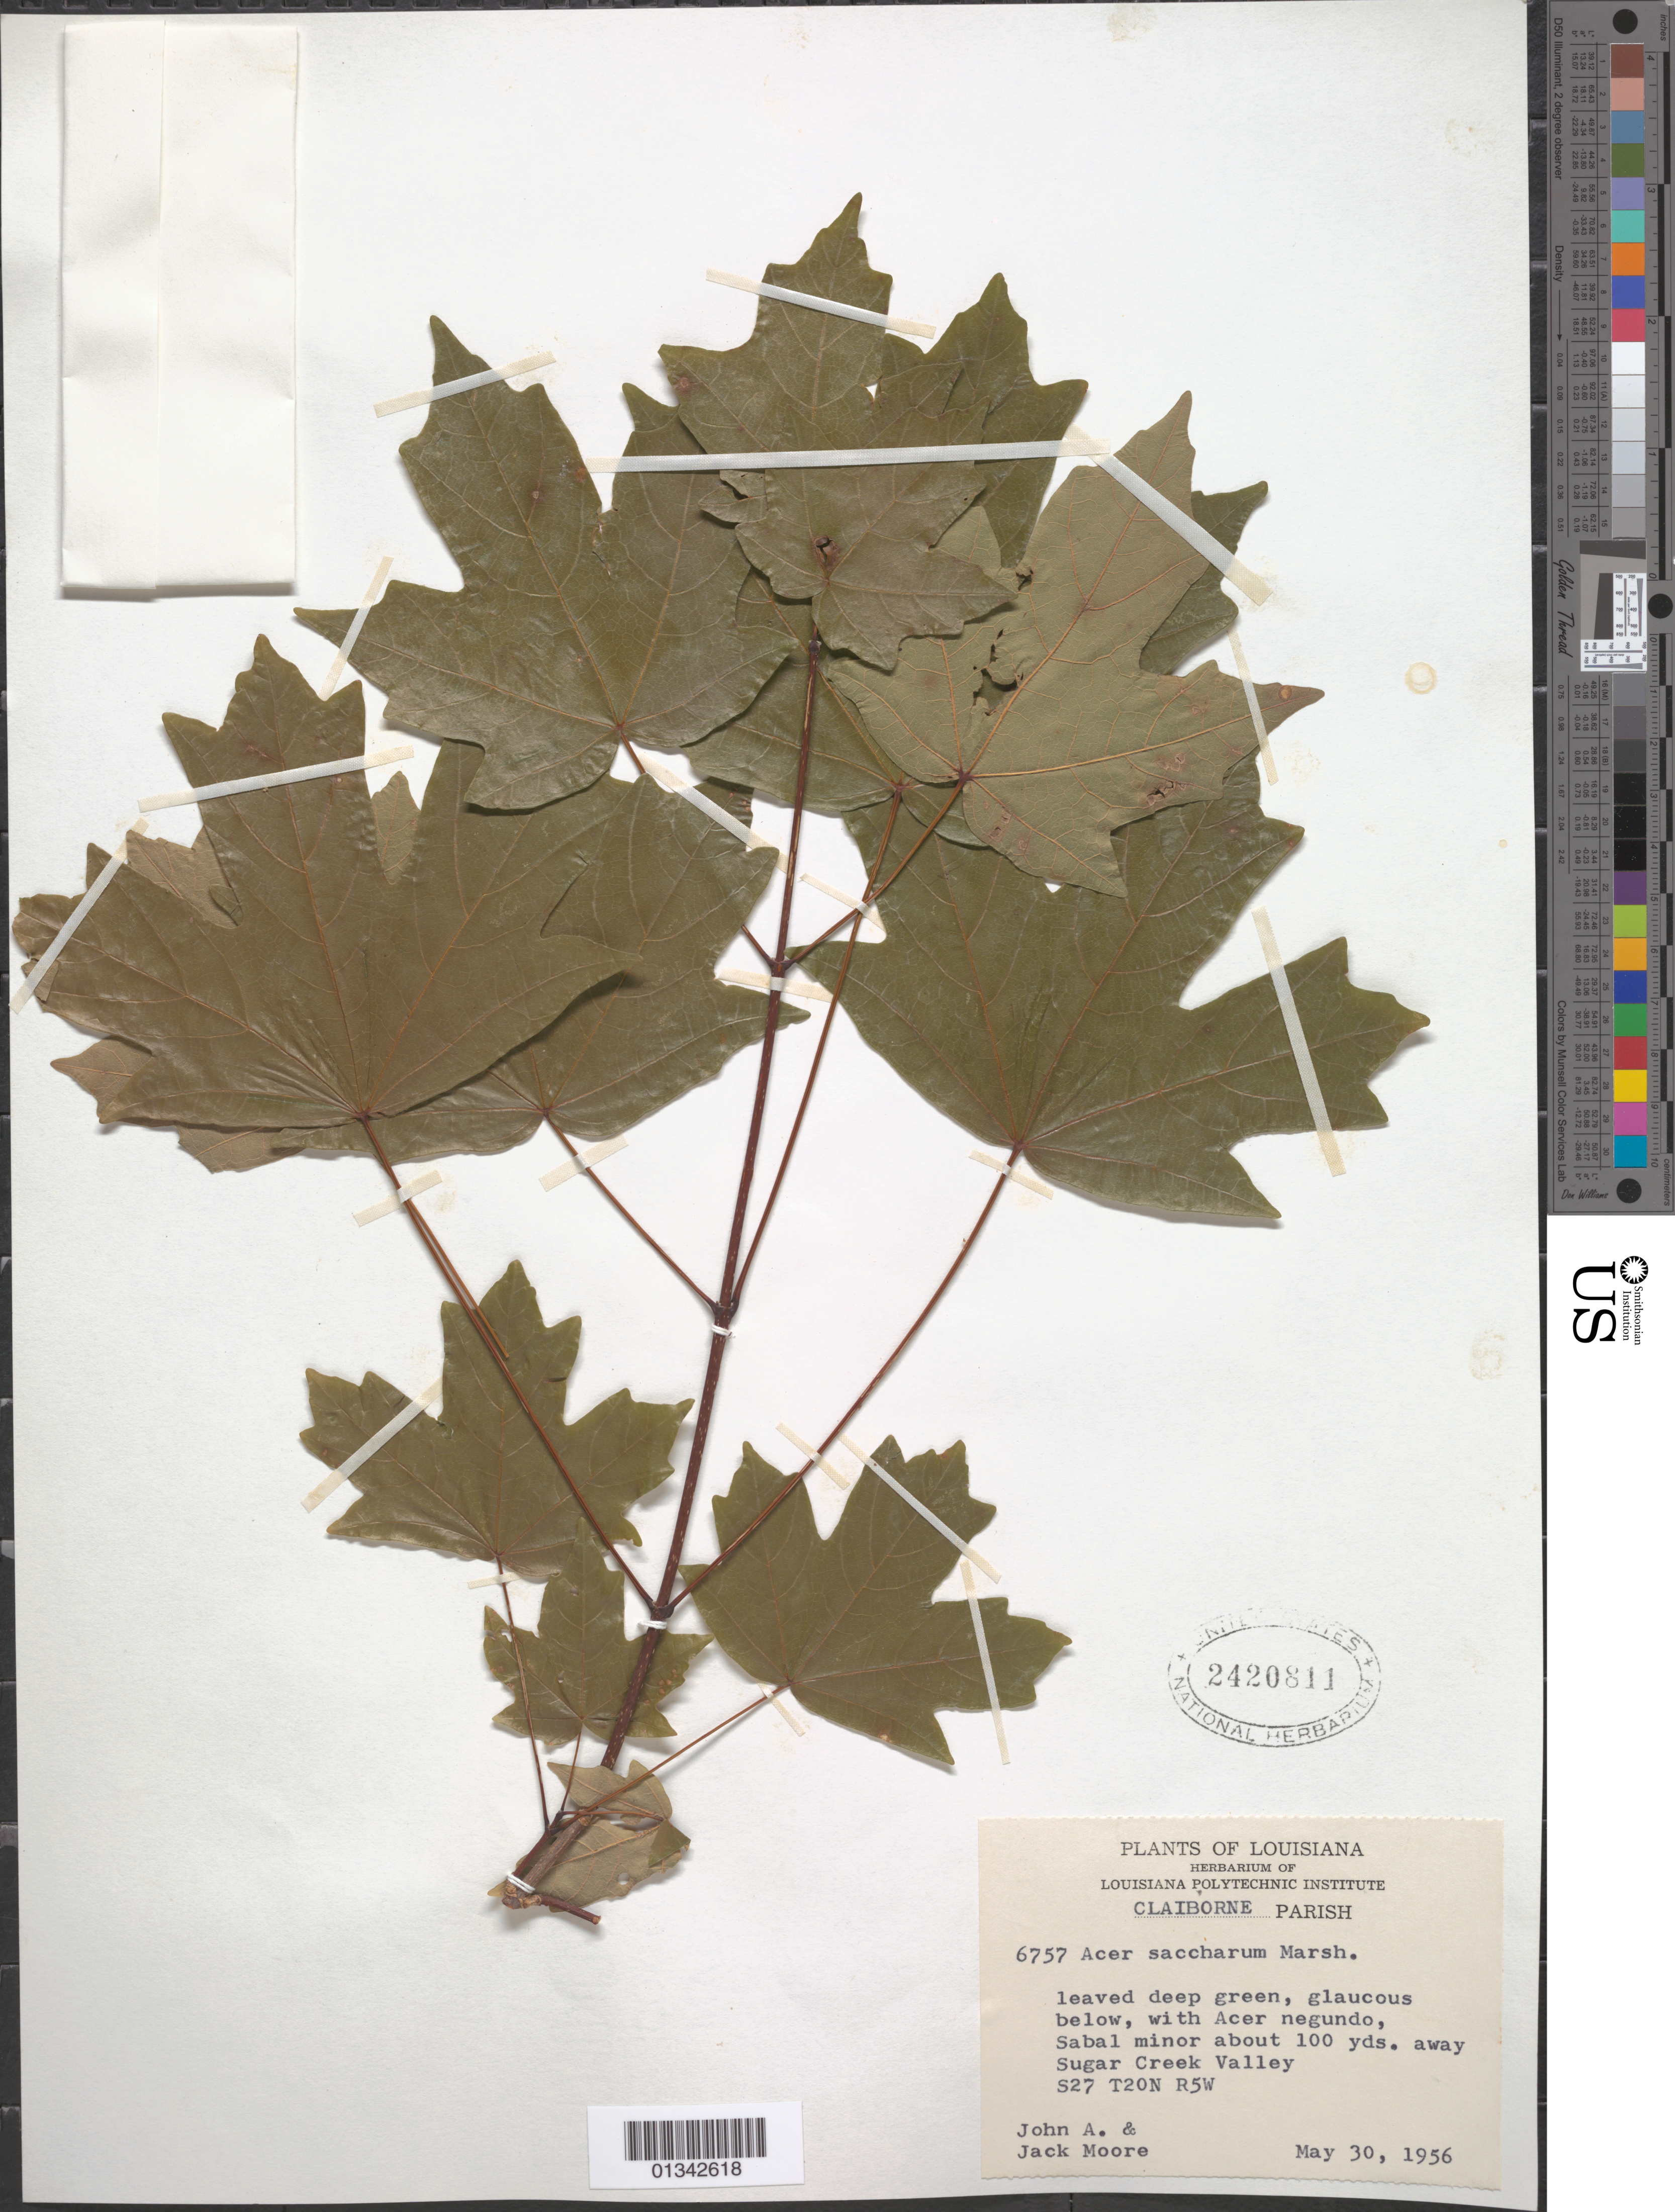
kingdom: Plantae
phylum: Tracheophyta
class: Magnoliopsida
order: Sapindales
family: Sapindaceae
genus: Acer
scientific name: Acer saccharum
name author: Marshall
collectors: J. A. Moore & J. Moore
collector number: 6757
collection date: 1956-05-30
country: United States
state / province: Louisiana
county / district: Claiborne Parish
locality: Clairborne Parish, Sugar Creek Valley Sabal minor about 100 yds away. S27 T20N R5W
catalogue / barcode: US 2420811